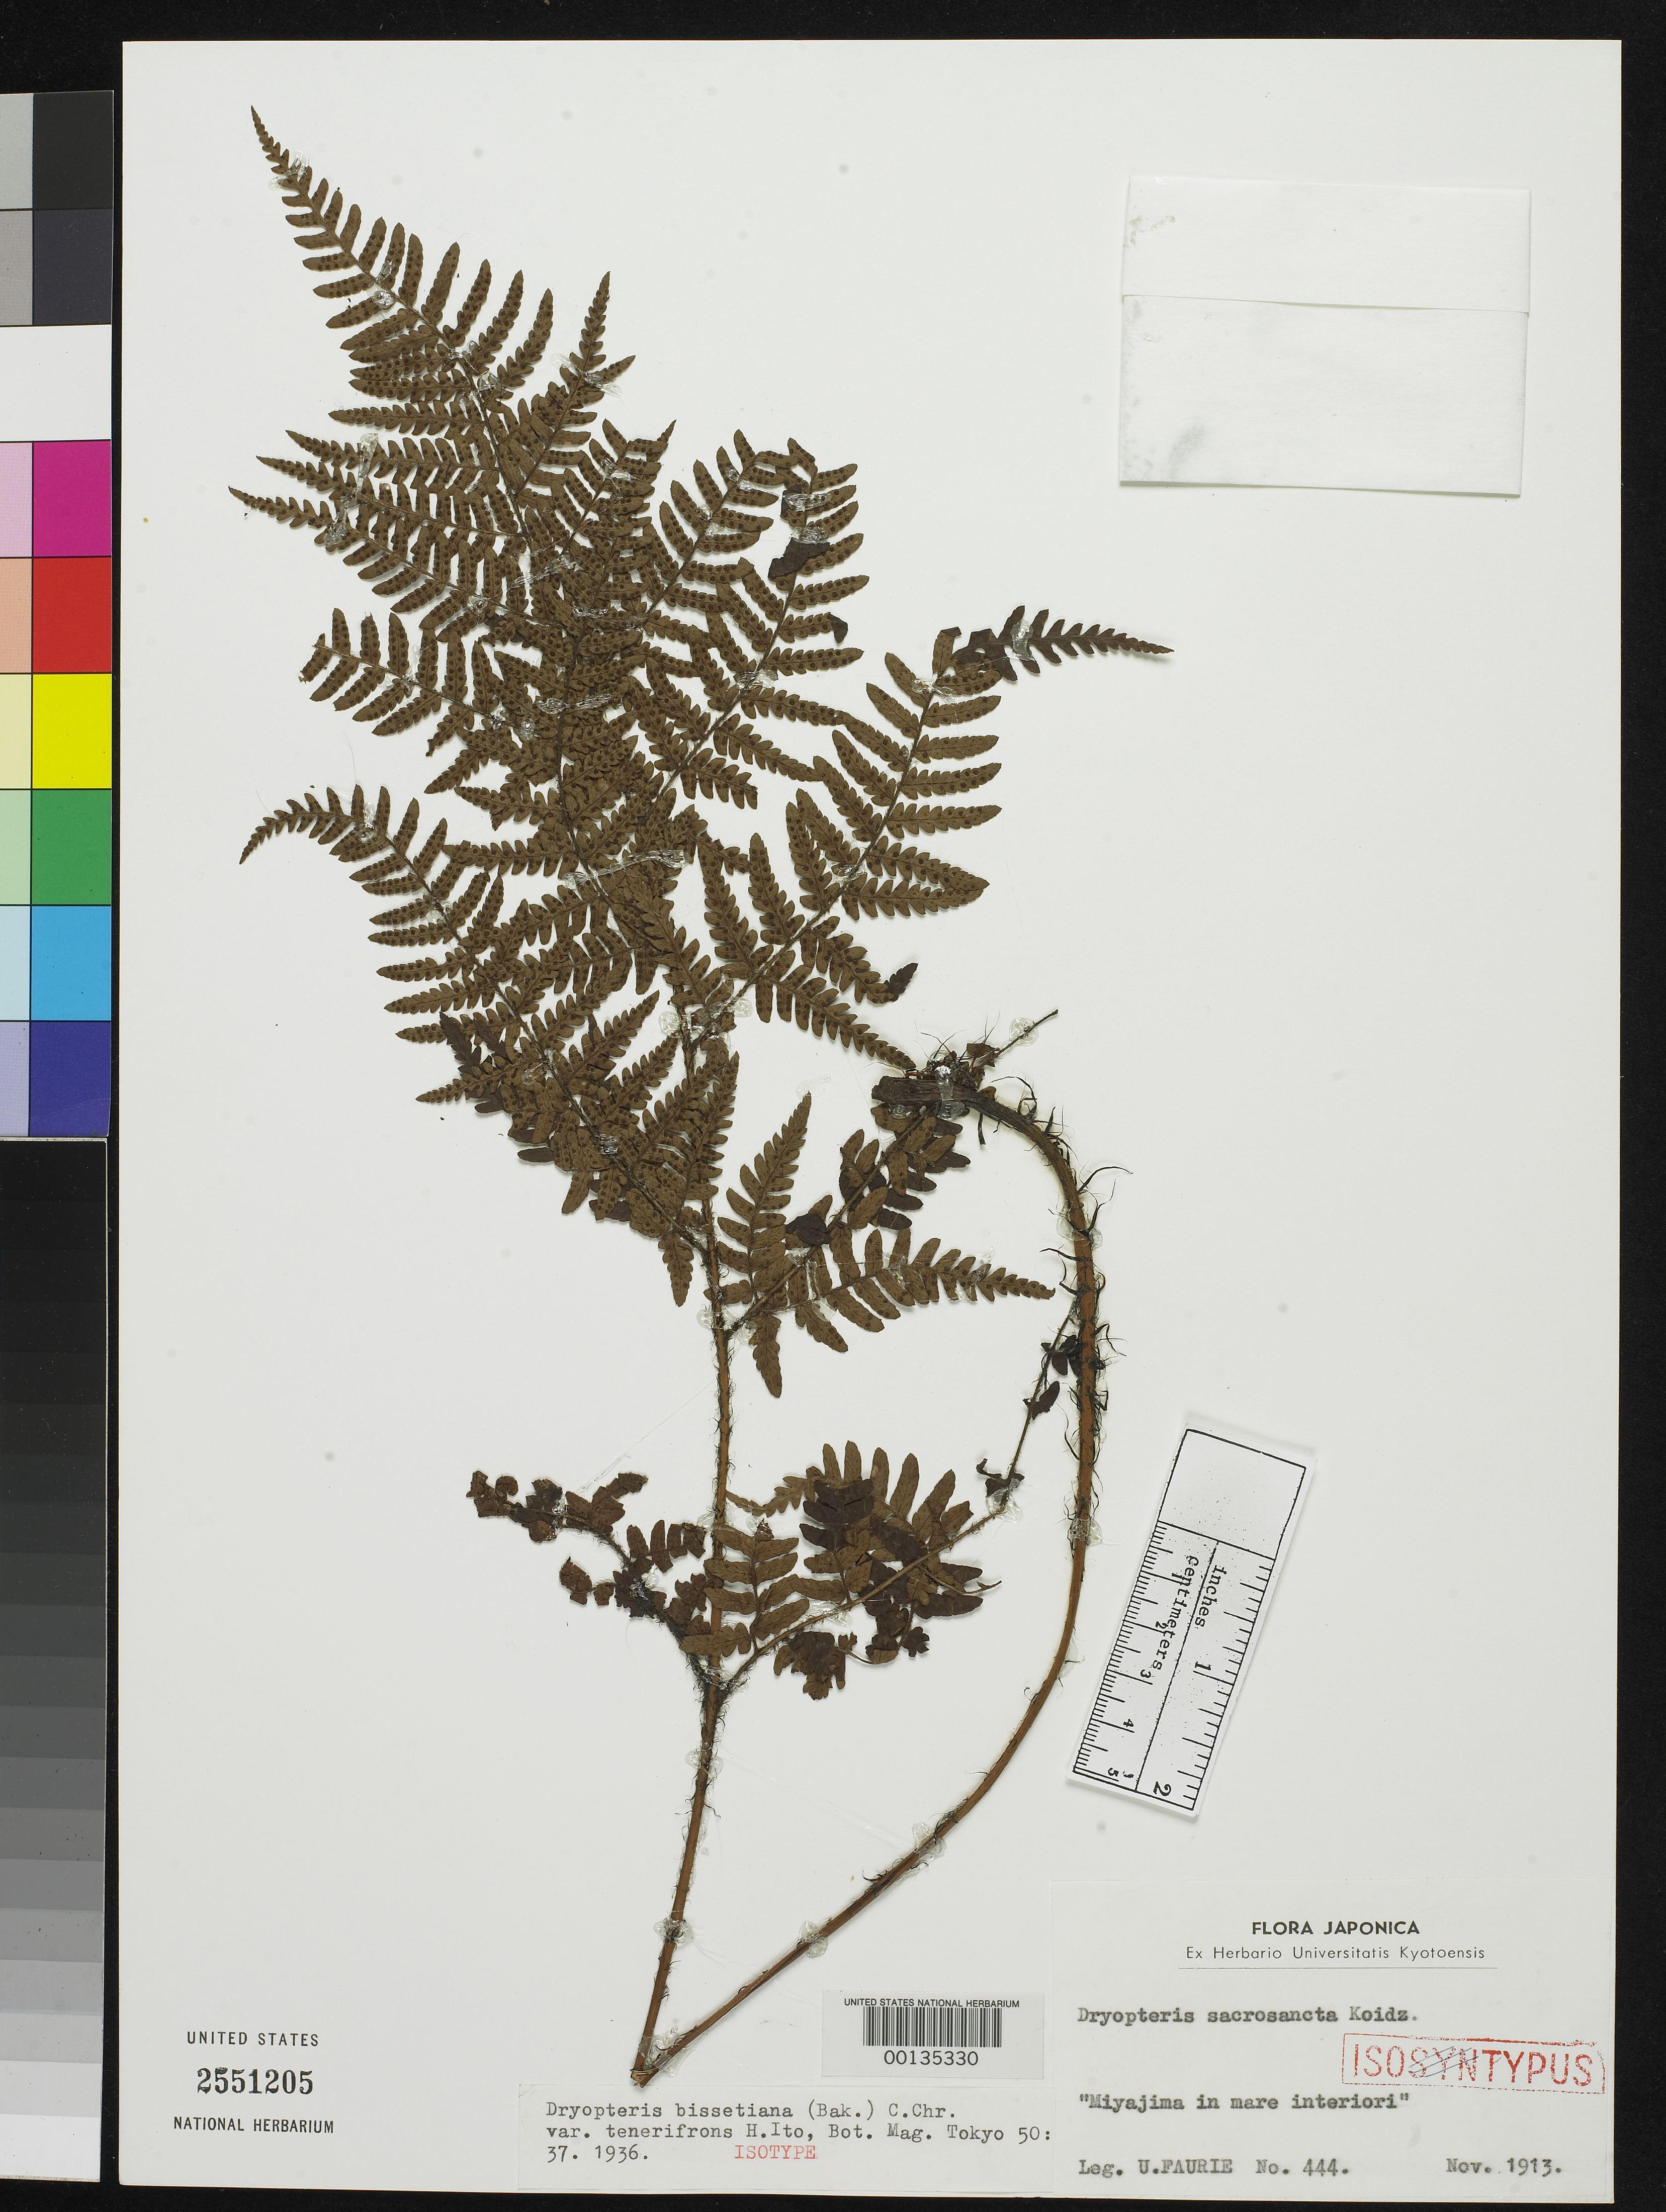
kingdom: Plantae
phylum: Tracheophyta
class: Polypodiopsida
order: Polypodiales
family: Dryopteridaceae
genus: Dryopteris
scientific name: Dryopteris bissetiana var. tenerifrons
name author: H. Itô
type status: Isotype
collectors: U. Faurie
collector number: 444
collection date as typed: Nov 1913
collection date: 1913-11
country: Japan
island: Honshu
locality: Miyajima in mare interiori.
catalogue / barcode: US 2551205